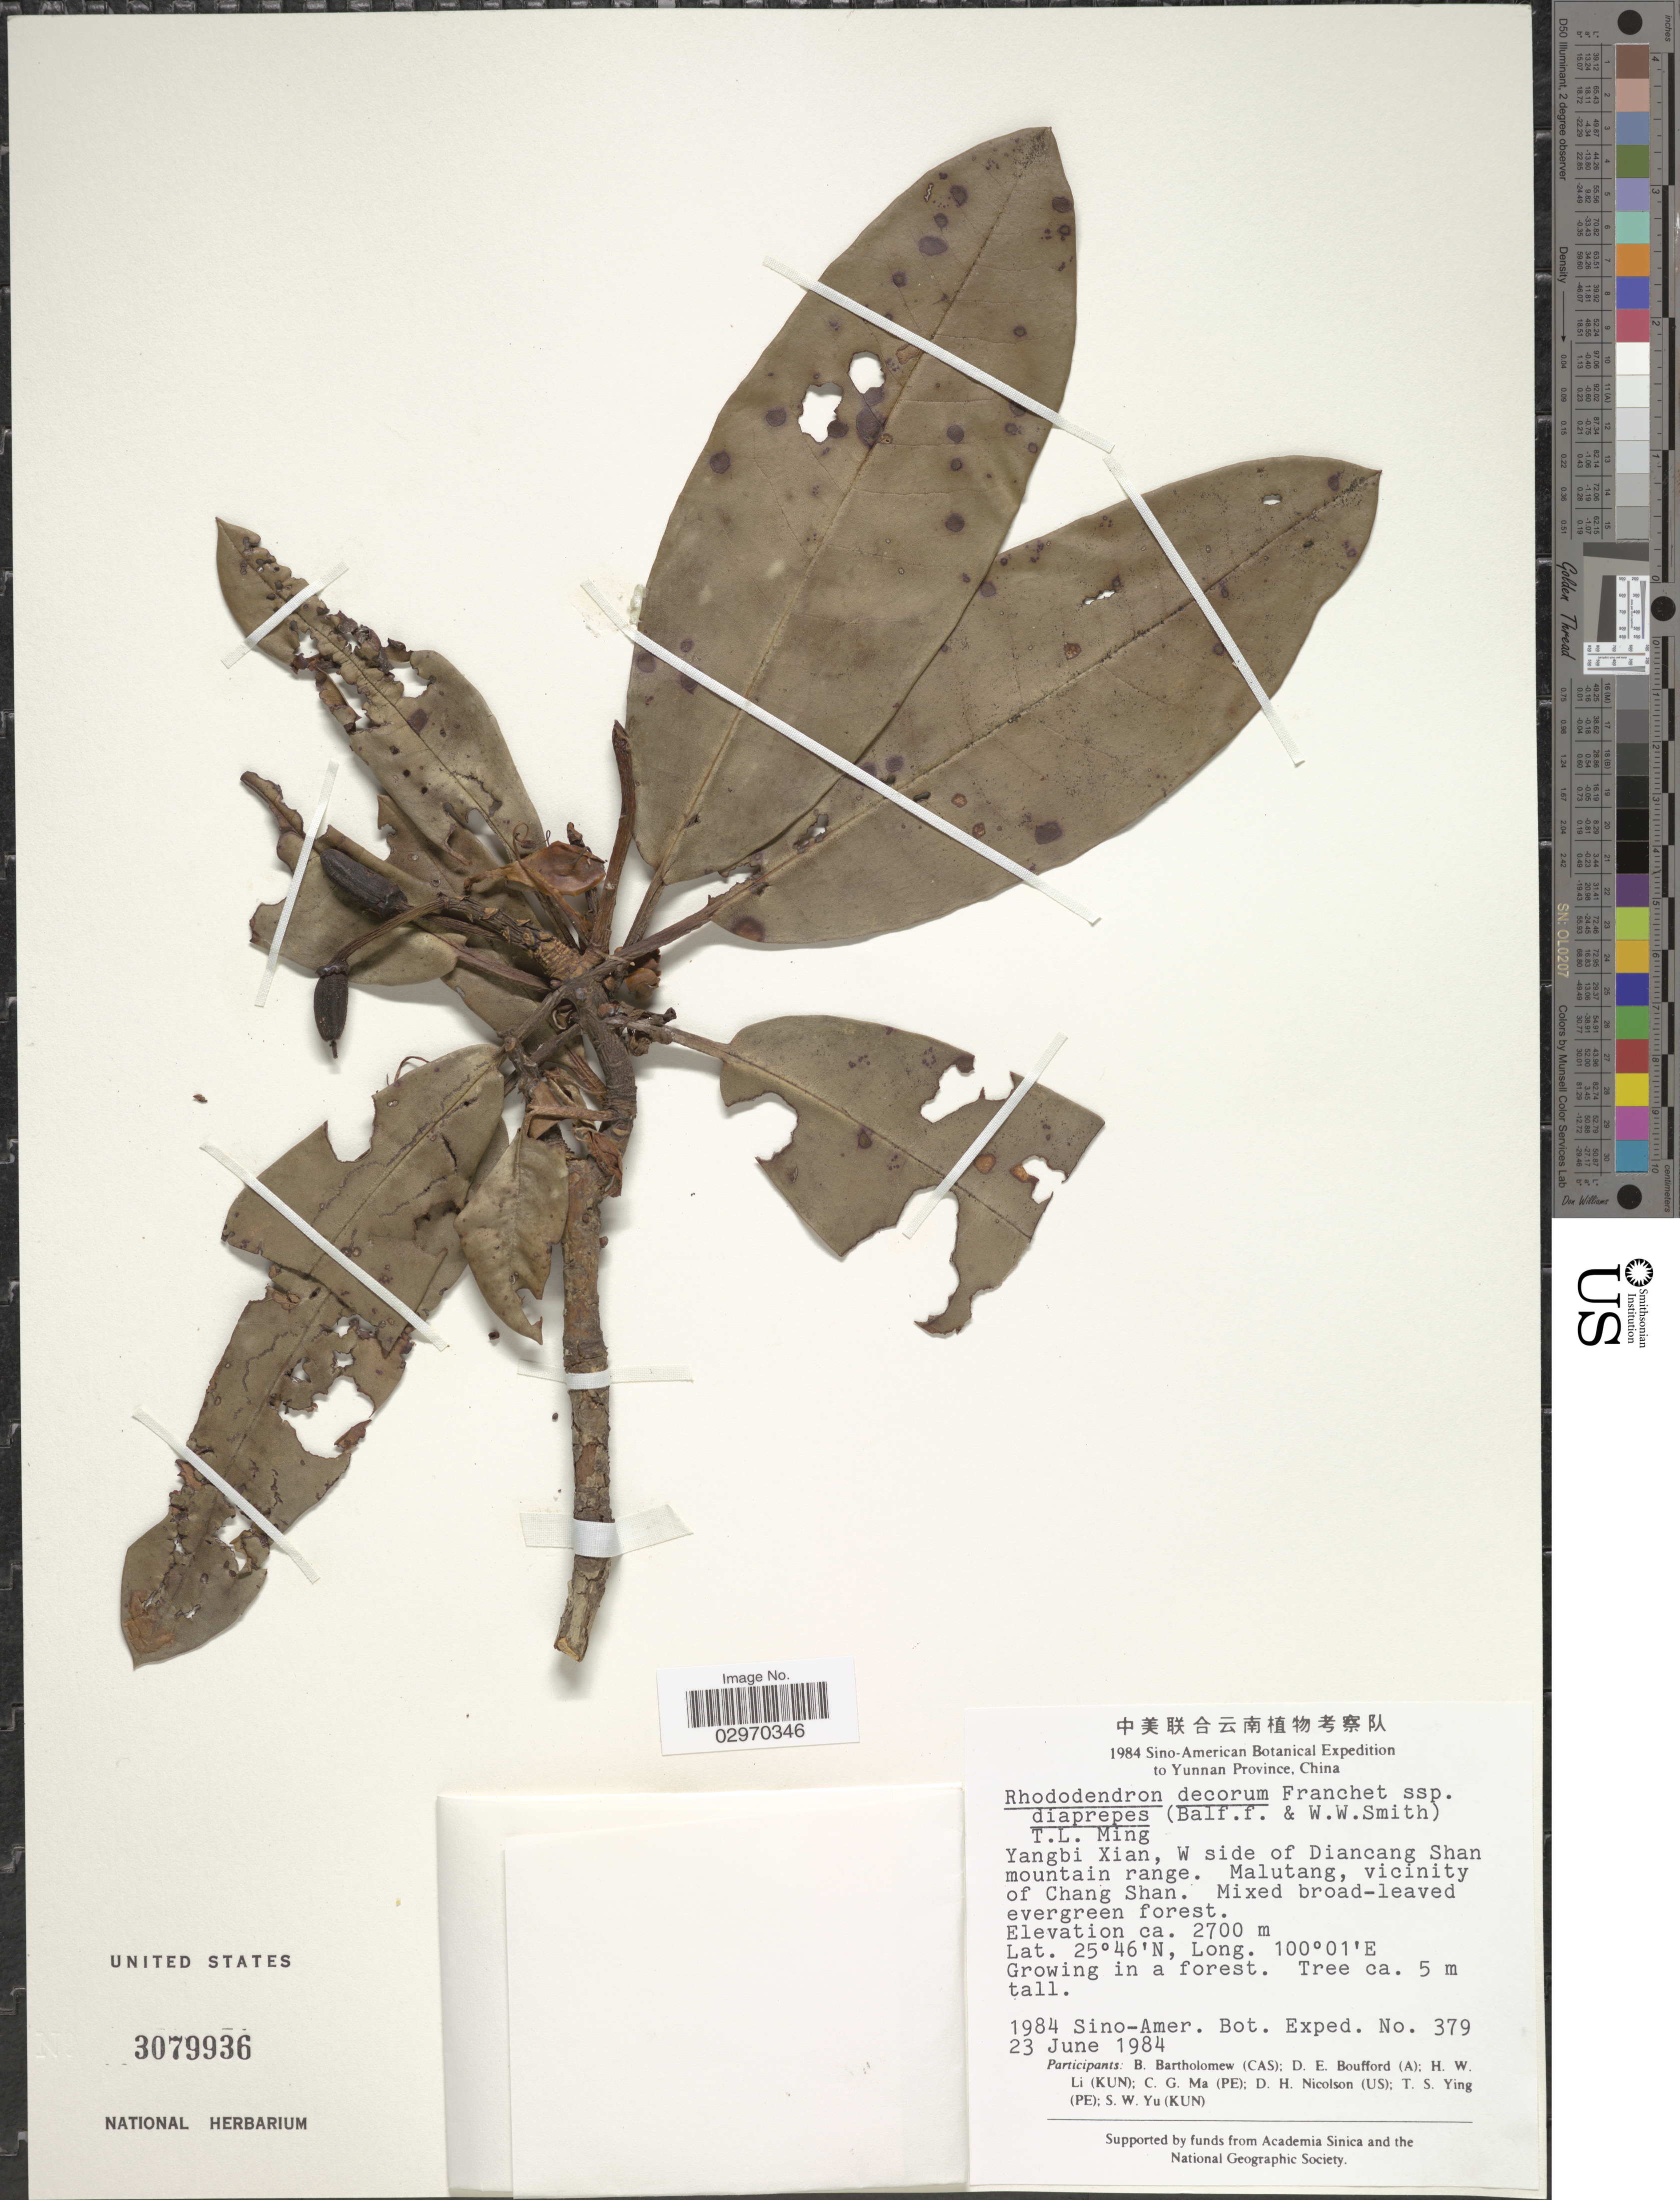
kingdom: Plantae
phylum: Tracheophyta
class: Magnoliopsida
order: Ericales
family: Ericaceae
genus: Rhododendron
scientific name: Rhododendron decorum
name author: Franch.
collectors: Sino-Amer. Bot. Exped. 1984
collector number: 379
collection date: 1984-06-23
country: China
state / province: Yunnan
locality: Yangbi Xian, W side of Diancang Shan mountain range. Malutang, vicinity of Chang Shan.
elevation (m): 2700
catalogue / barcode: US 3079936